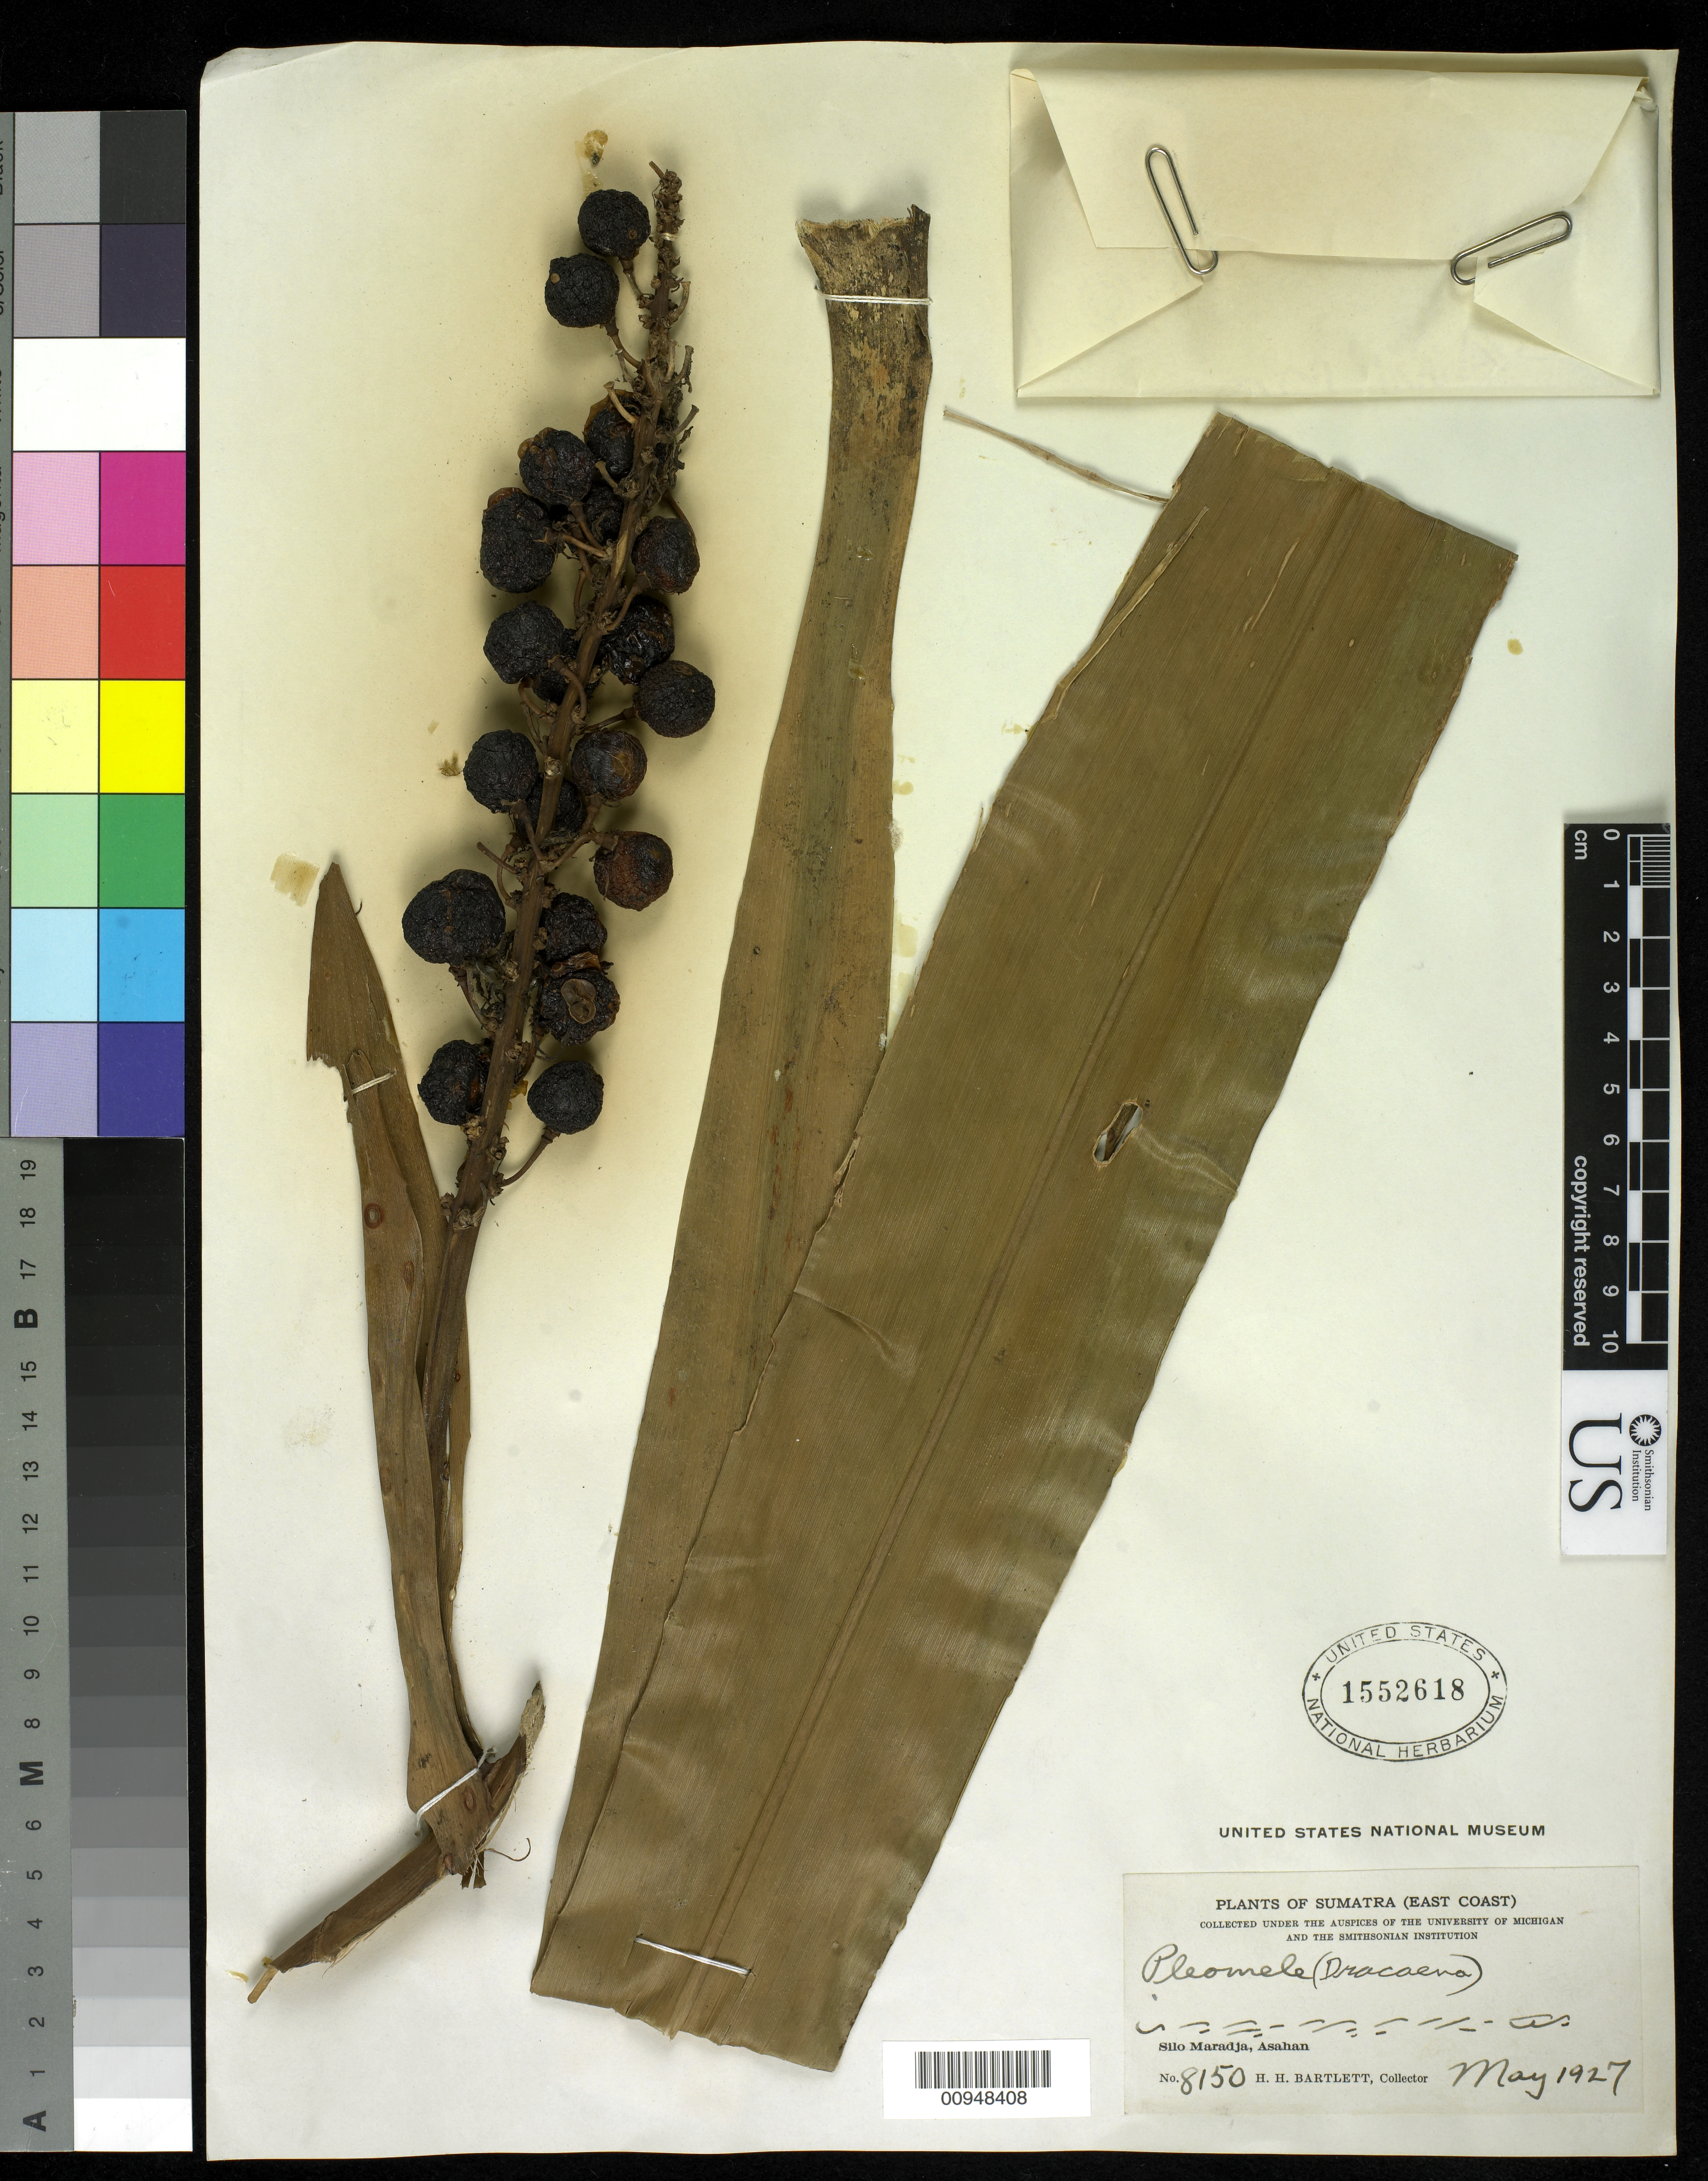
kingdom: Plantae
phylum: Tracheophyta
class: Liliopsida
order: Asparagales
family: Asparagaceae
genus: Dracaena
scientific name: Dracaena sp.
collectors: H. H. Bartlett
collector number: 8150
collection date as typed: May 1927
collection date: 1927-05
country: Indonesia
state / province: Sumatra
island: Sumatra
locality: Silo Maradja, Asahan.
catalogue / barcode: US 1552618